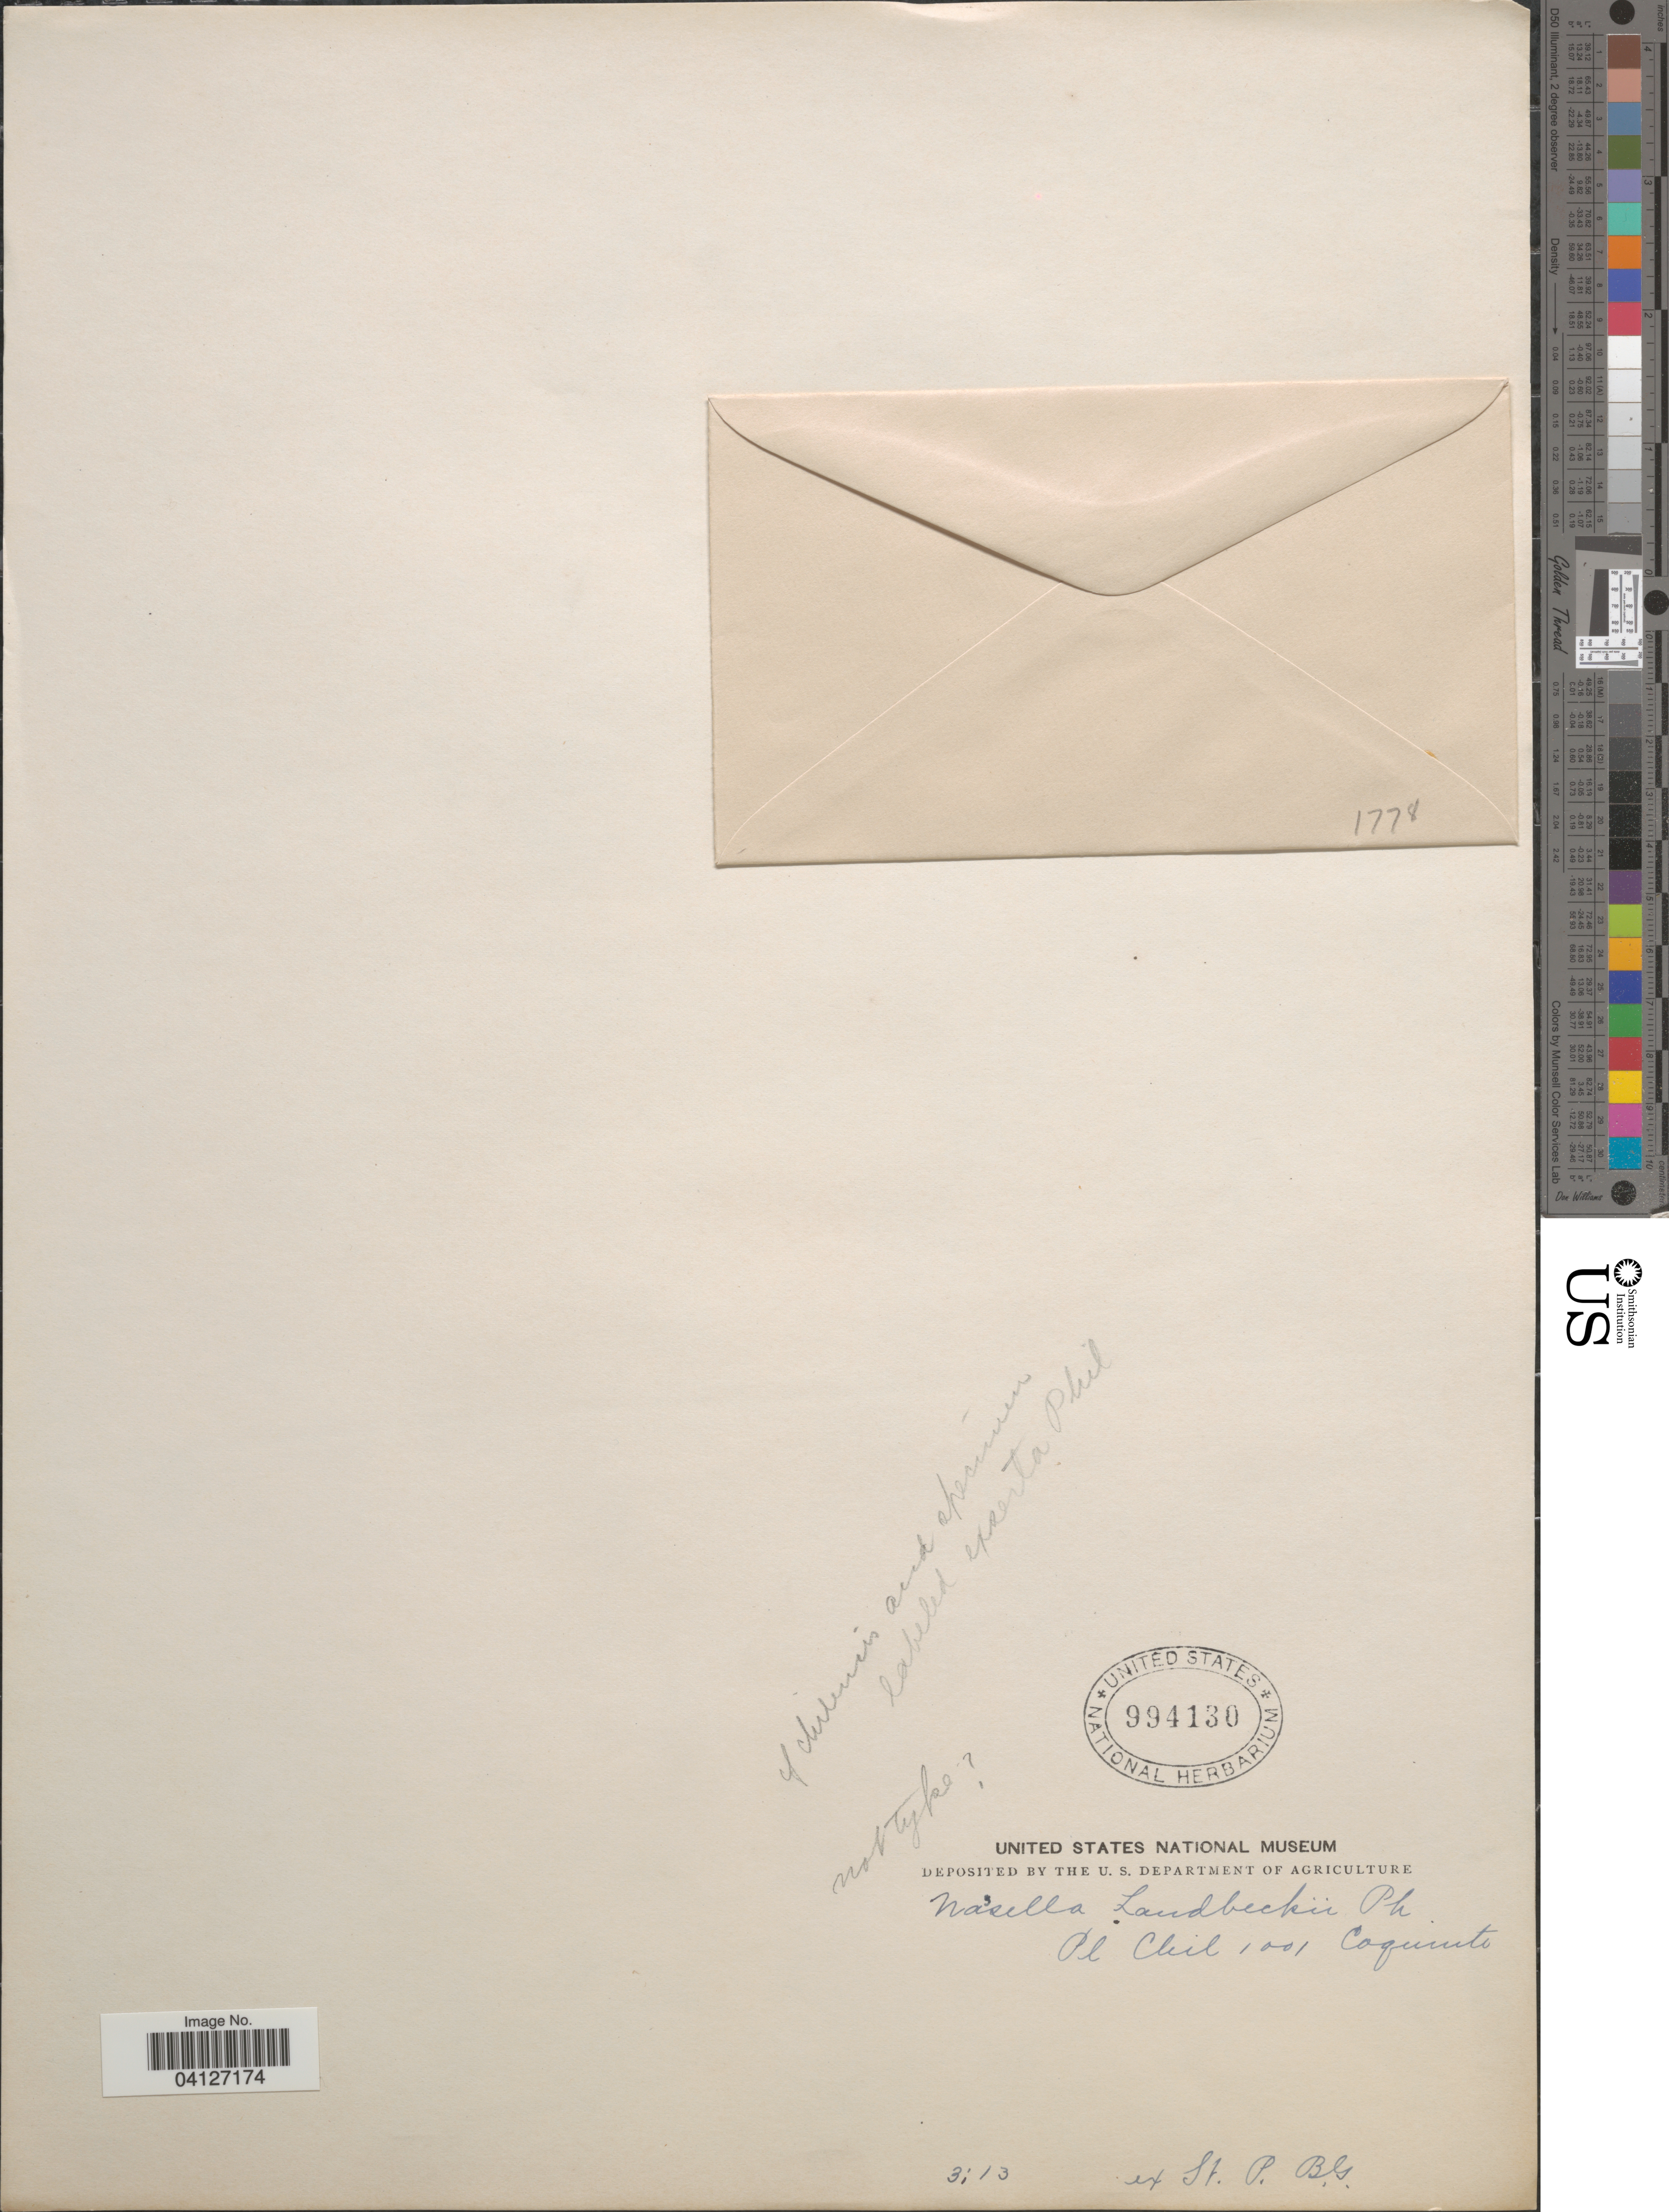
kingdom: Plantae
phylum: Tracheophyta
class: Liliopsida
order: Poales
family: Poaceae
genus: Nassella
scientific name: Nassella landbeckii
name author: Phil.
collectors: St. P. B. G.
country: Chile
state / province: Coquimbo (IV)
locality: Coquimbo.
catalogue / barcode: US 994130